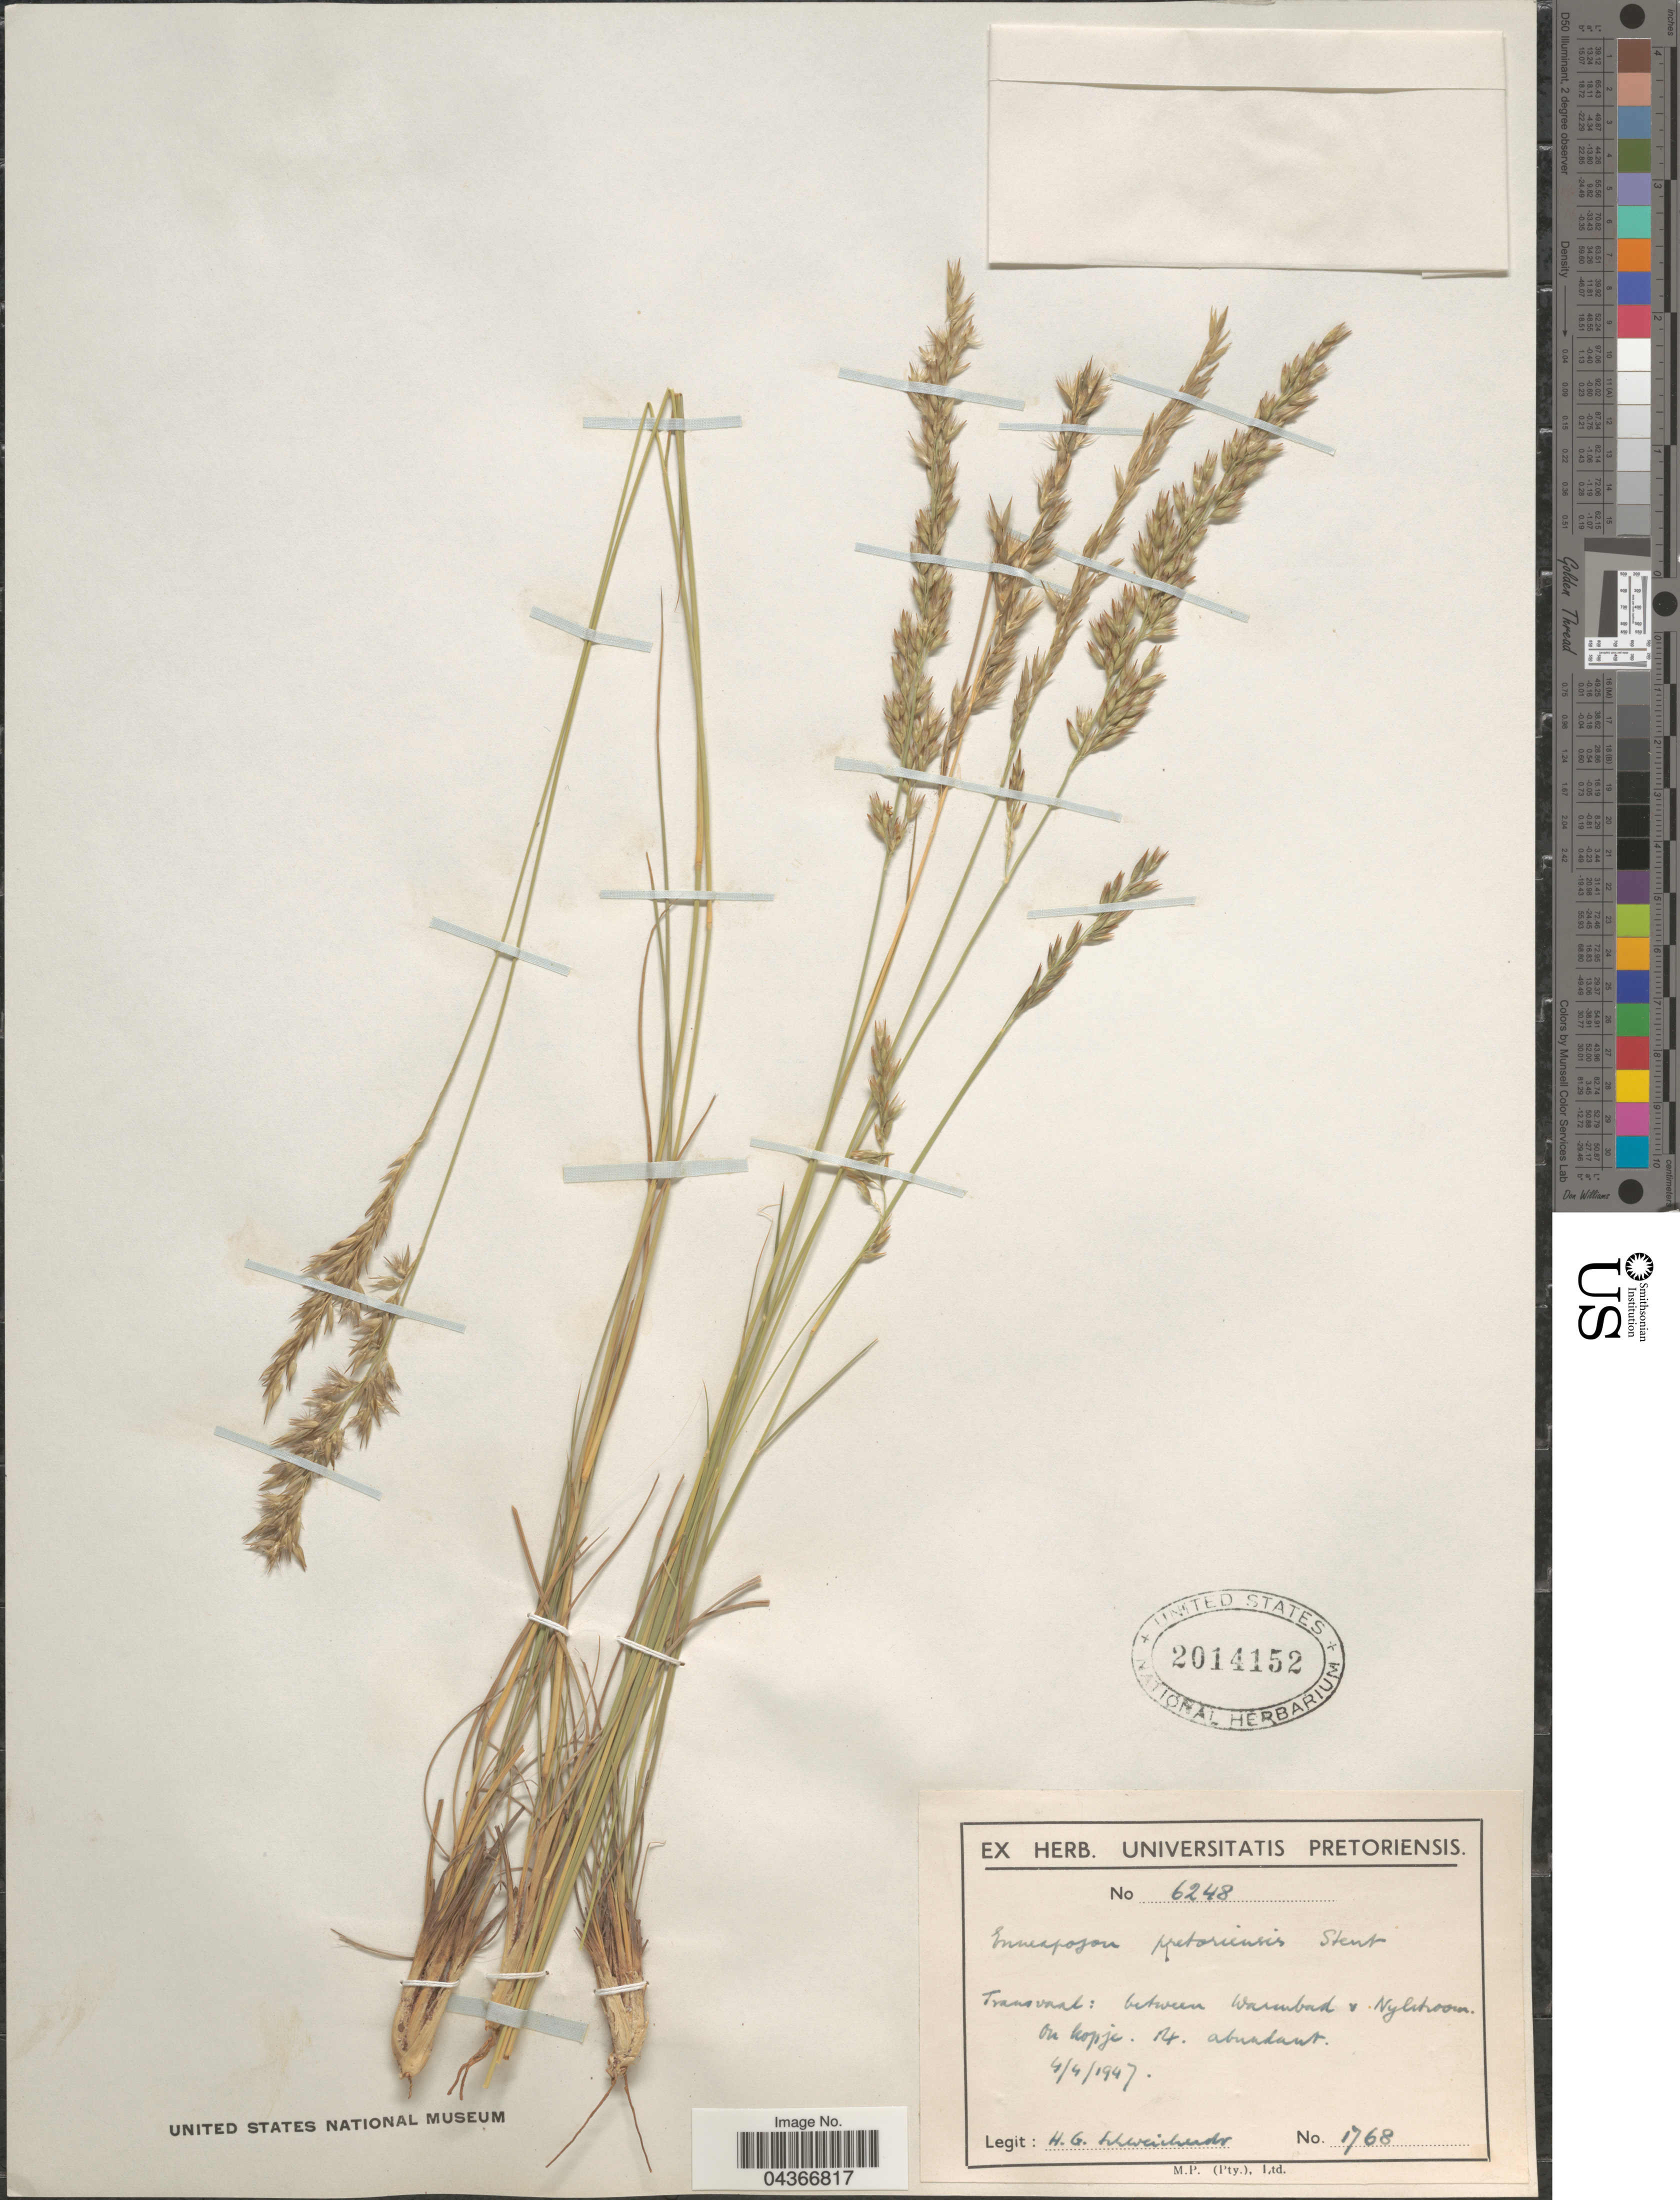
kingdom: Plantae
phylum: Tracheophyta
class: Liliopsida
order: Poales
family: Poaceae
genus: Enneapogon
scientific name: Enneapogon pretoriensis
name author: Stent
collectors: H. Schweickerdt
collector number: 1768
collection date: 1947-04-04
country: South Africa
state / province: Limpopo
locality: Transvaal: between Warmbad v. Nylstroom.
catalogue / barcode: US 2014152